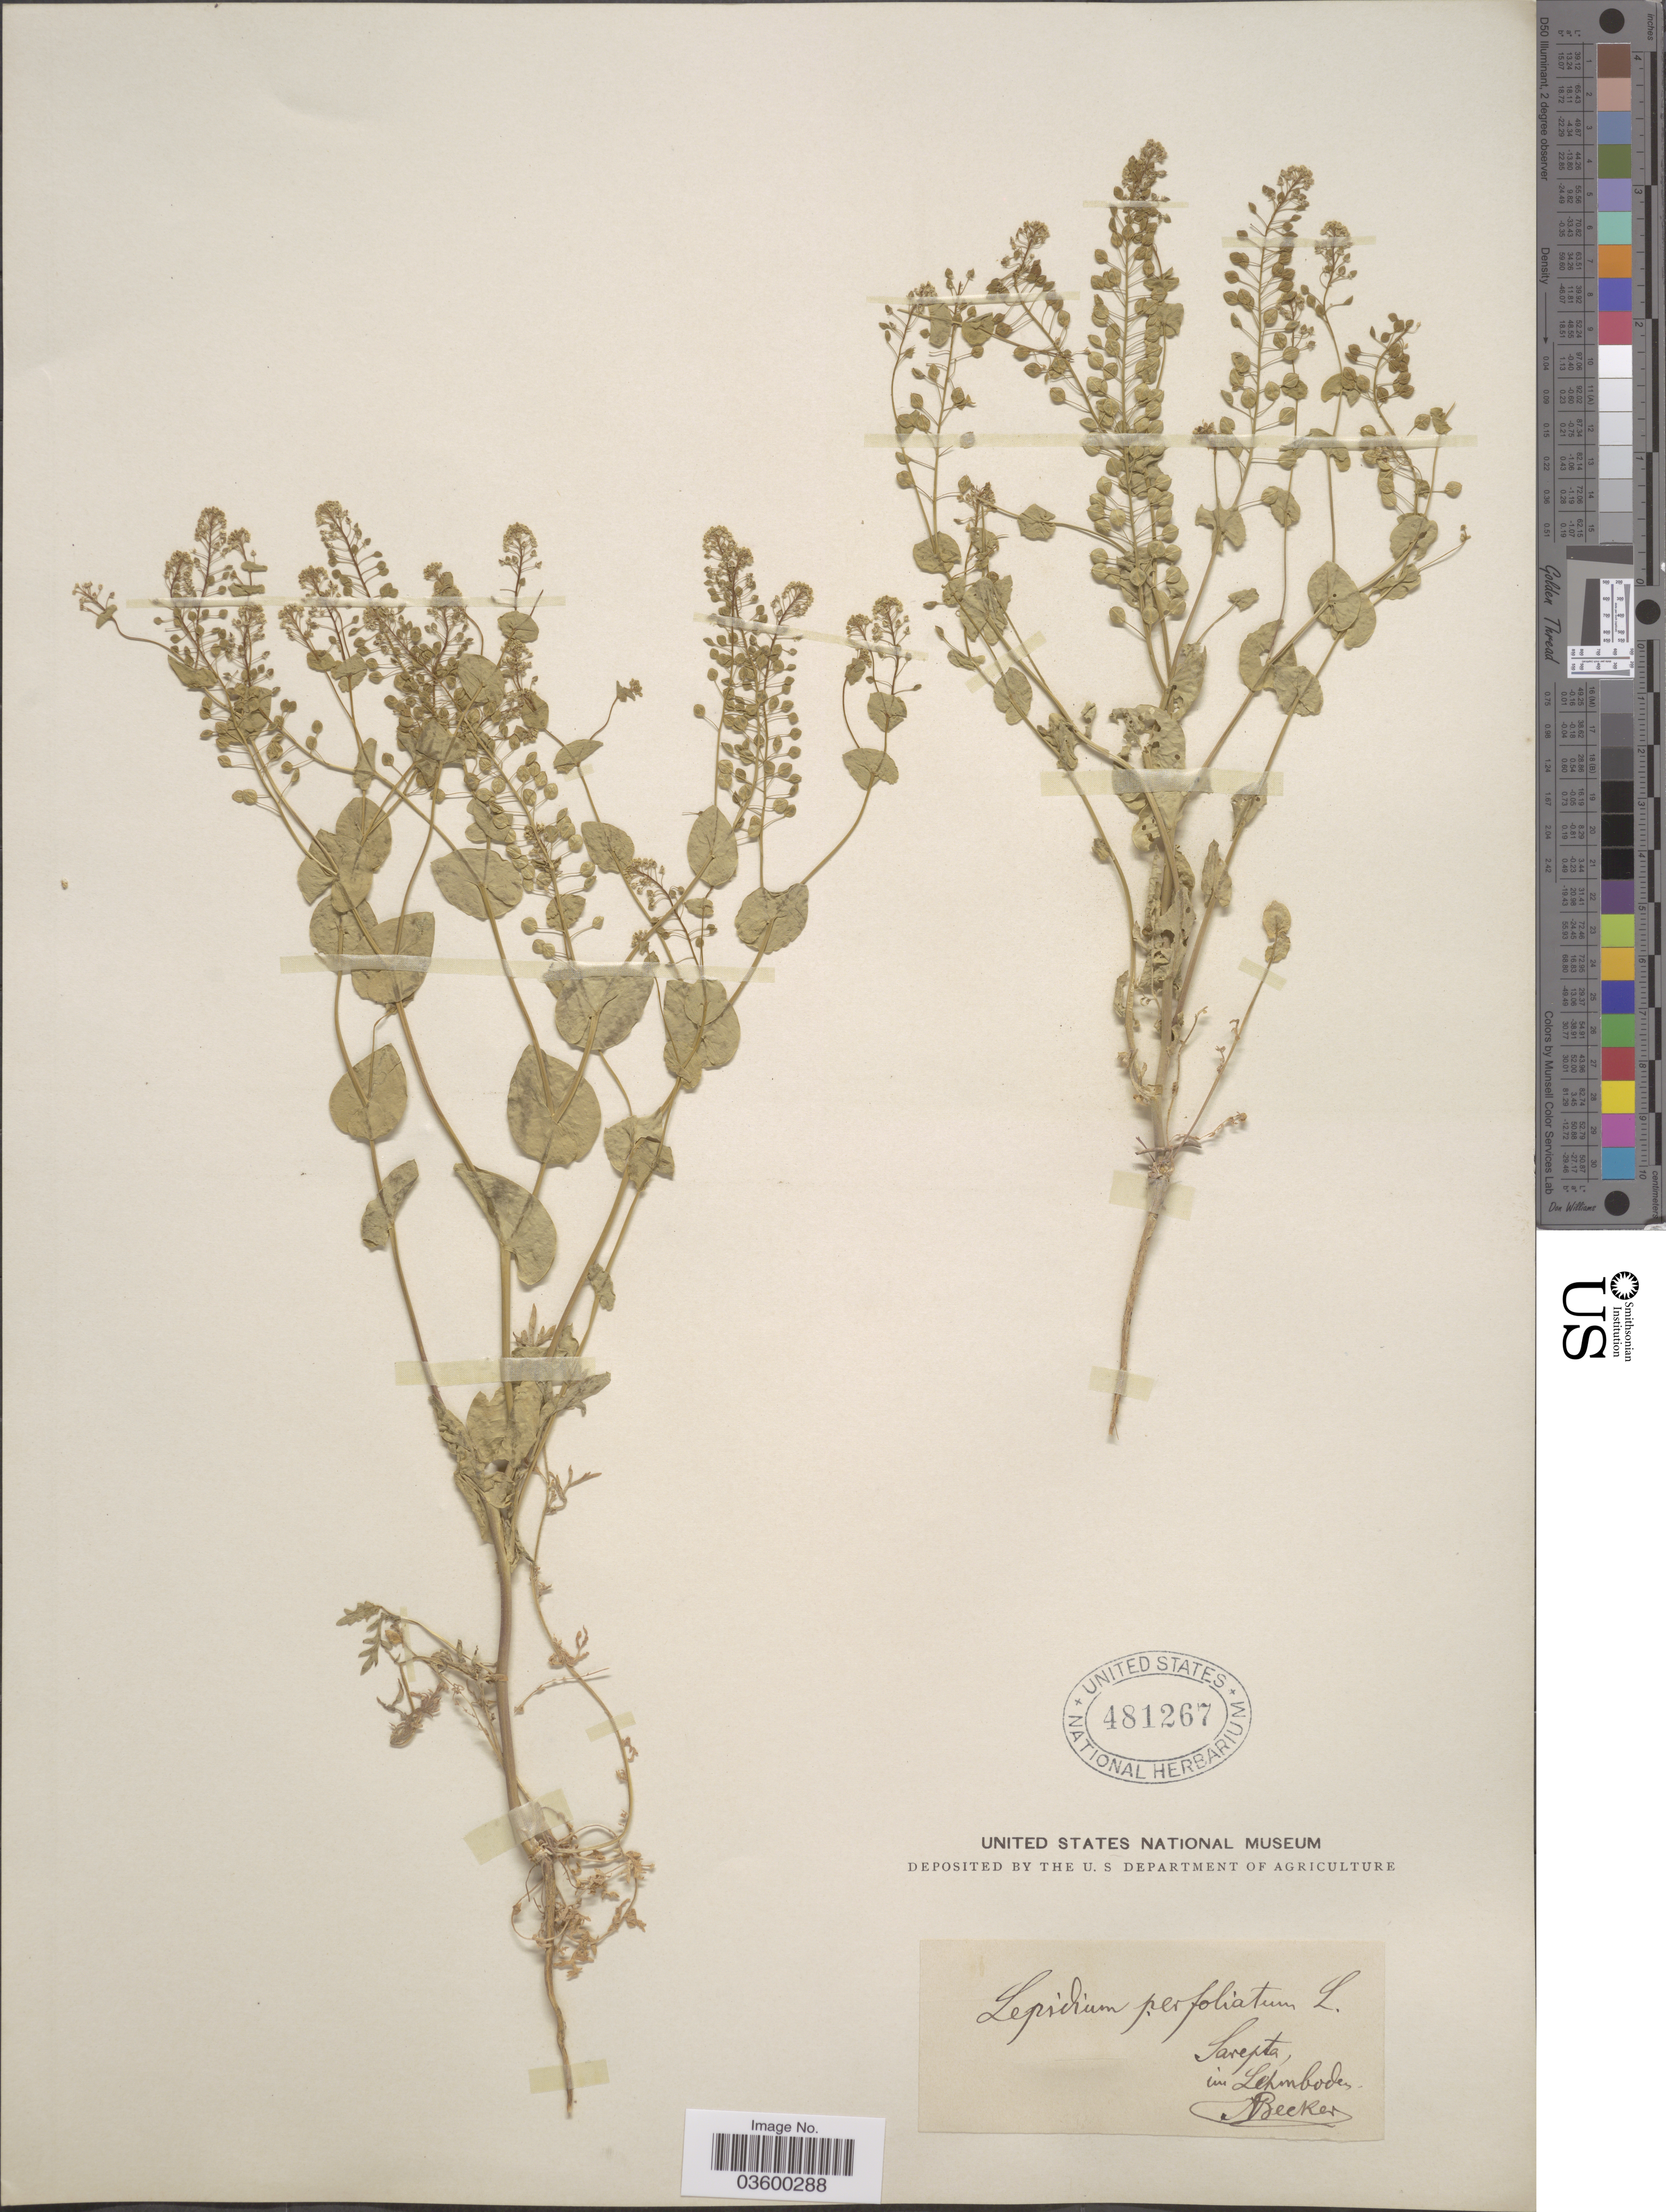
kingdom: Plantae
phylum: Tracheophyta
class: Magnoliopsida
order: Brassicales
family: Brassicaceae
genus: Lepidium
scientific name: Lepidium perfoliatum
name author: L.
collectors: A. Becker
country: Russian Federation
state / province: Volgograd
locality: Sarepta, in Lehmboden.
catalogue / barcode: US 481267